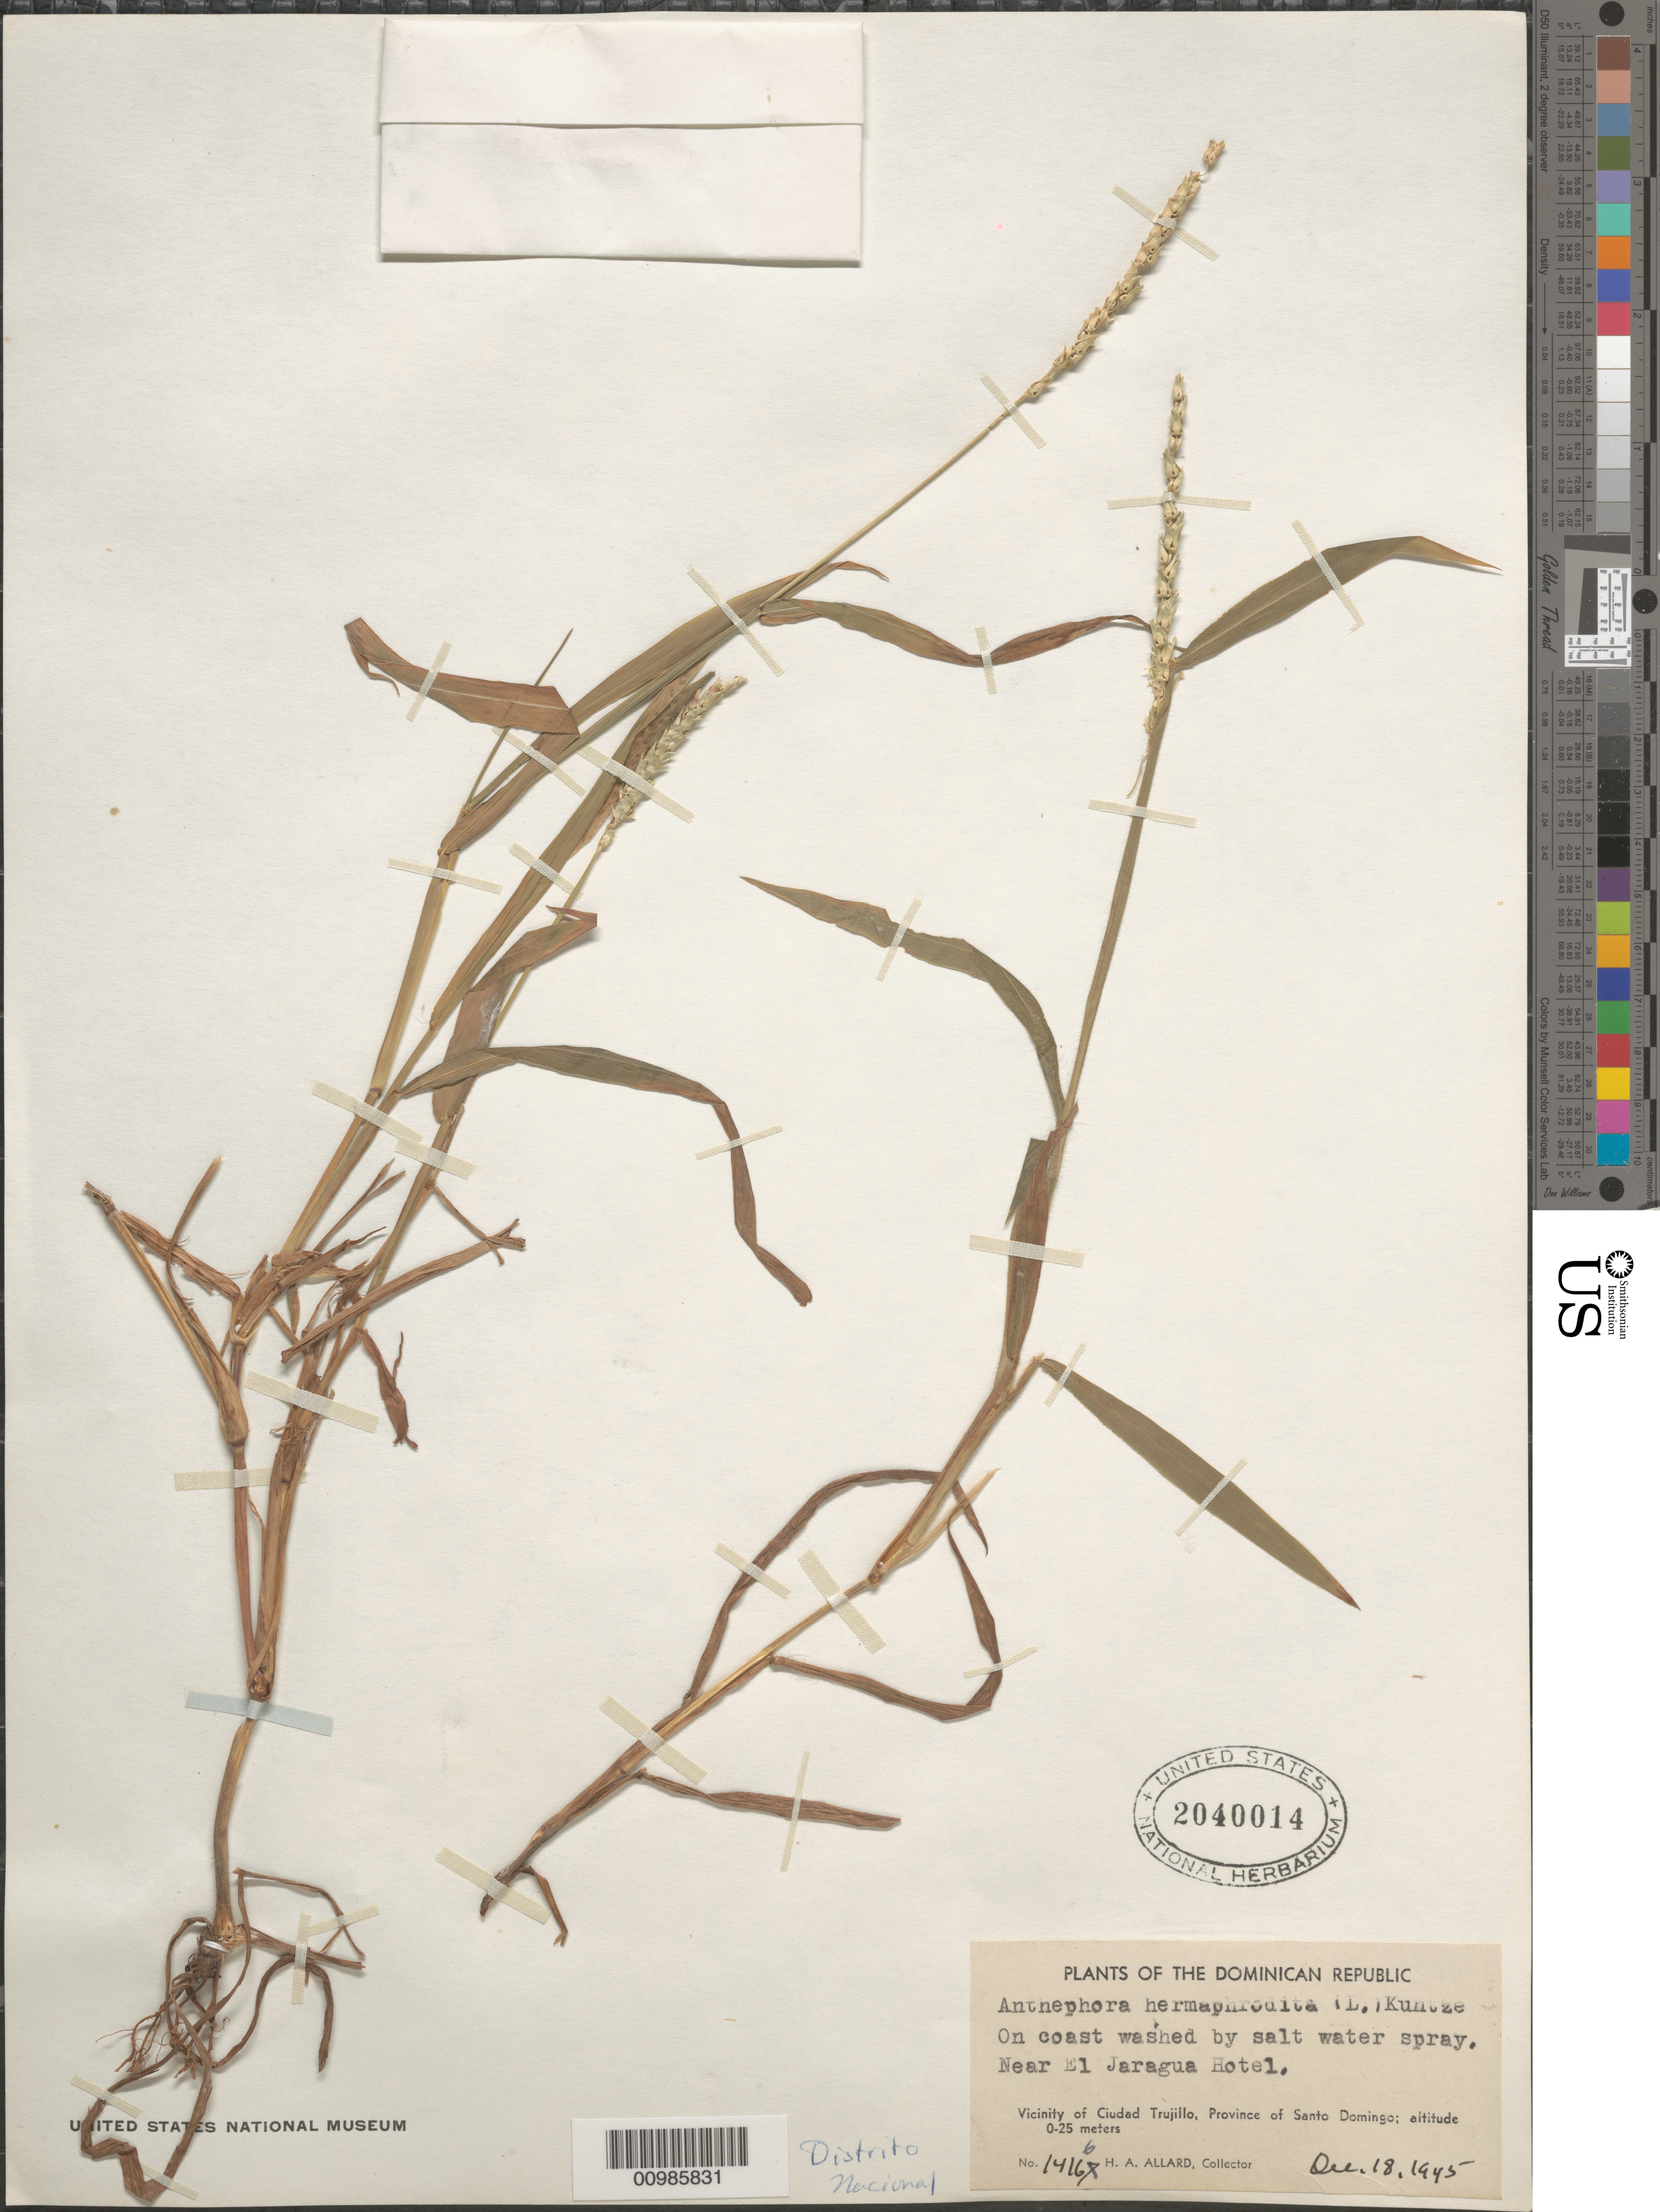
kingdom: Plantae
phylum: Tracheophyta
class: Liliopsida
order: Poales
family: Poaceae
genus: Anthephora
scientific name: Anthephora hermaphrodita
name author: (L.) Kuntze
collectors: H. A. Allard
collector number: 14168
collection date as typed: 18 Dec 1945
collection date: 1945-12-18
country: Dominican Republic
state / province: Distrito Nacional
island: Hispaniola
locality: Vicinity of Ciudad Trujillo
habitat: on coast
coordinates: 0 N, 0 E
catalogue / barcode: US 2040014